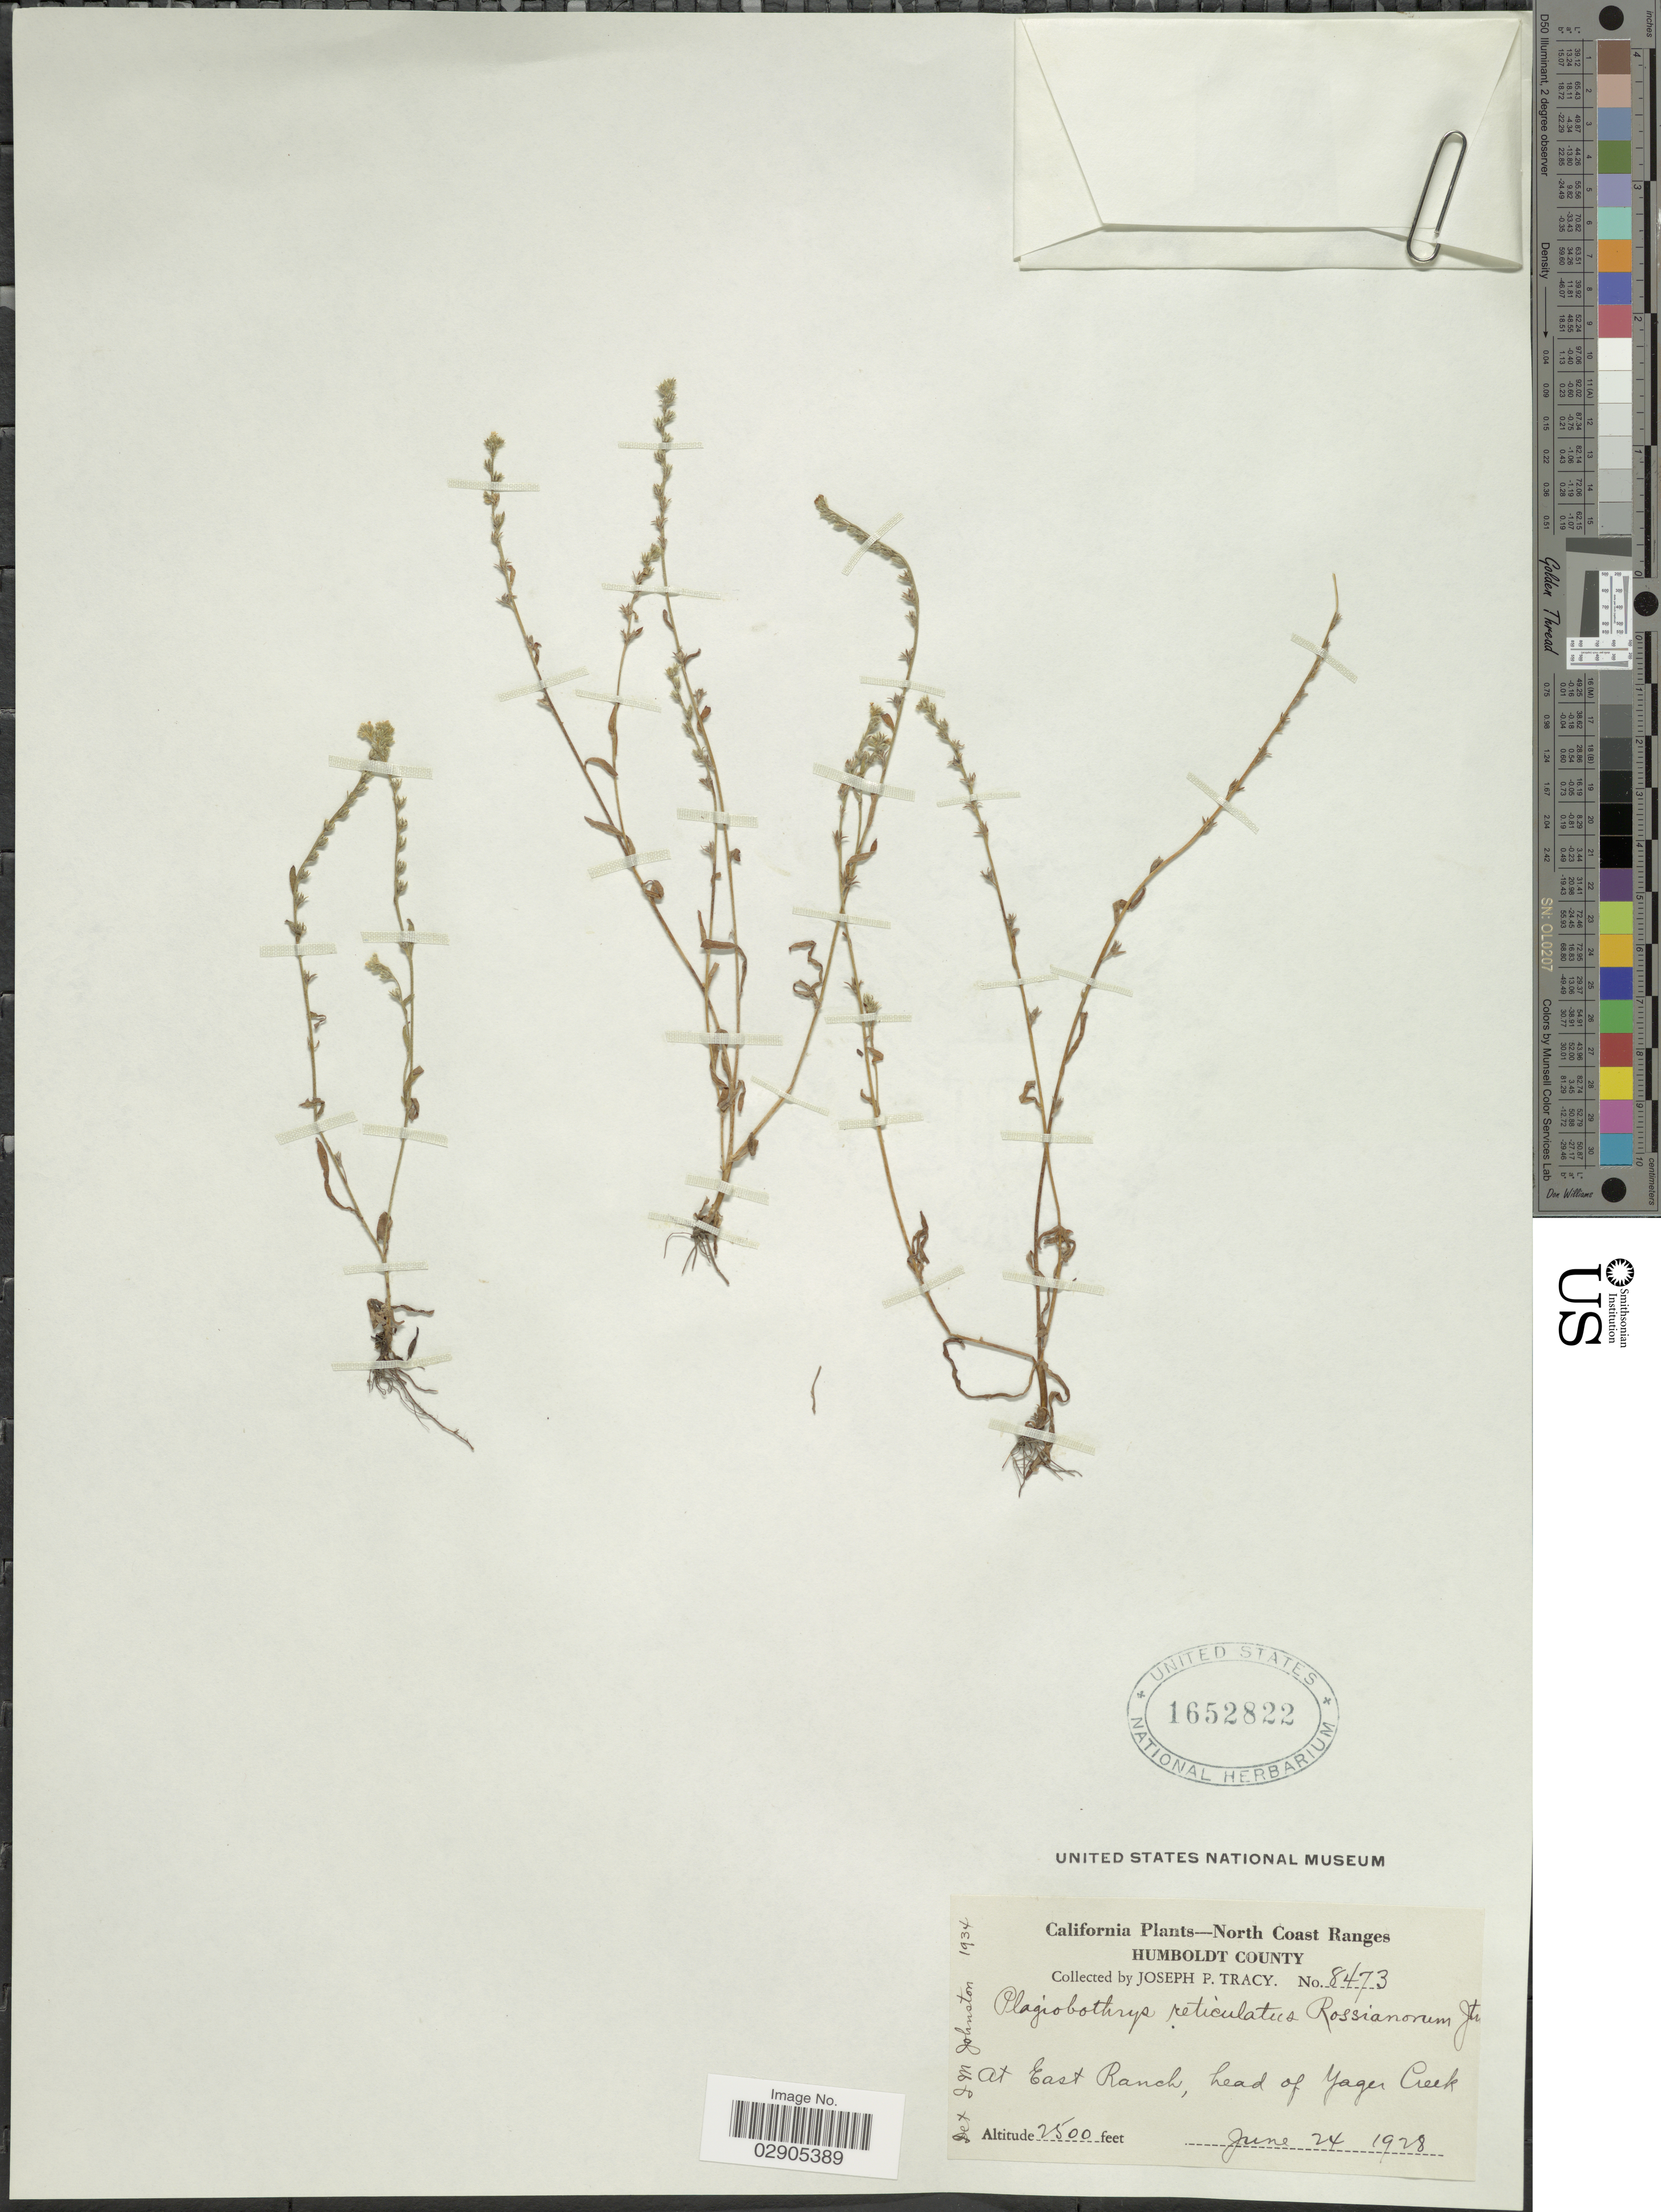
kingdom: Plantae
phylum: Tracheophyta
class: Magnoliopsida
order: Boraginales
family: Boraginaceae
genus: Allocarya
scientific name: Allocarya reticulata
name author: Piper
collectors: J. Tracy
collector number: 8473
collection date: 1928-06-24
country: United States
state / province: California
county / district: Humboldt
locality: Humboldt County. At East Ranch, head of Yager Creek.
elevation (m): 762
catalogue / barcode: US 1652822